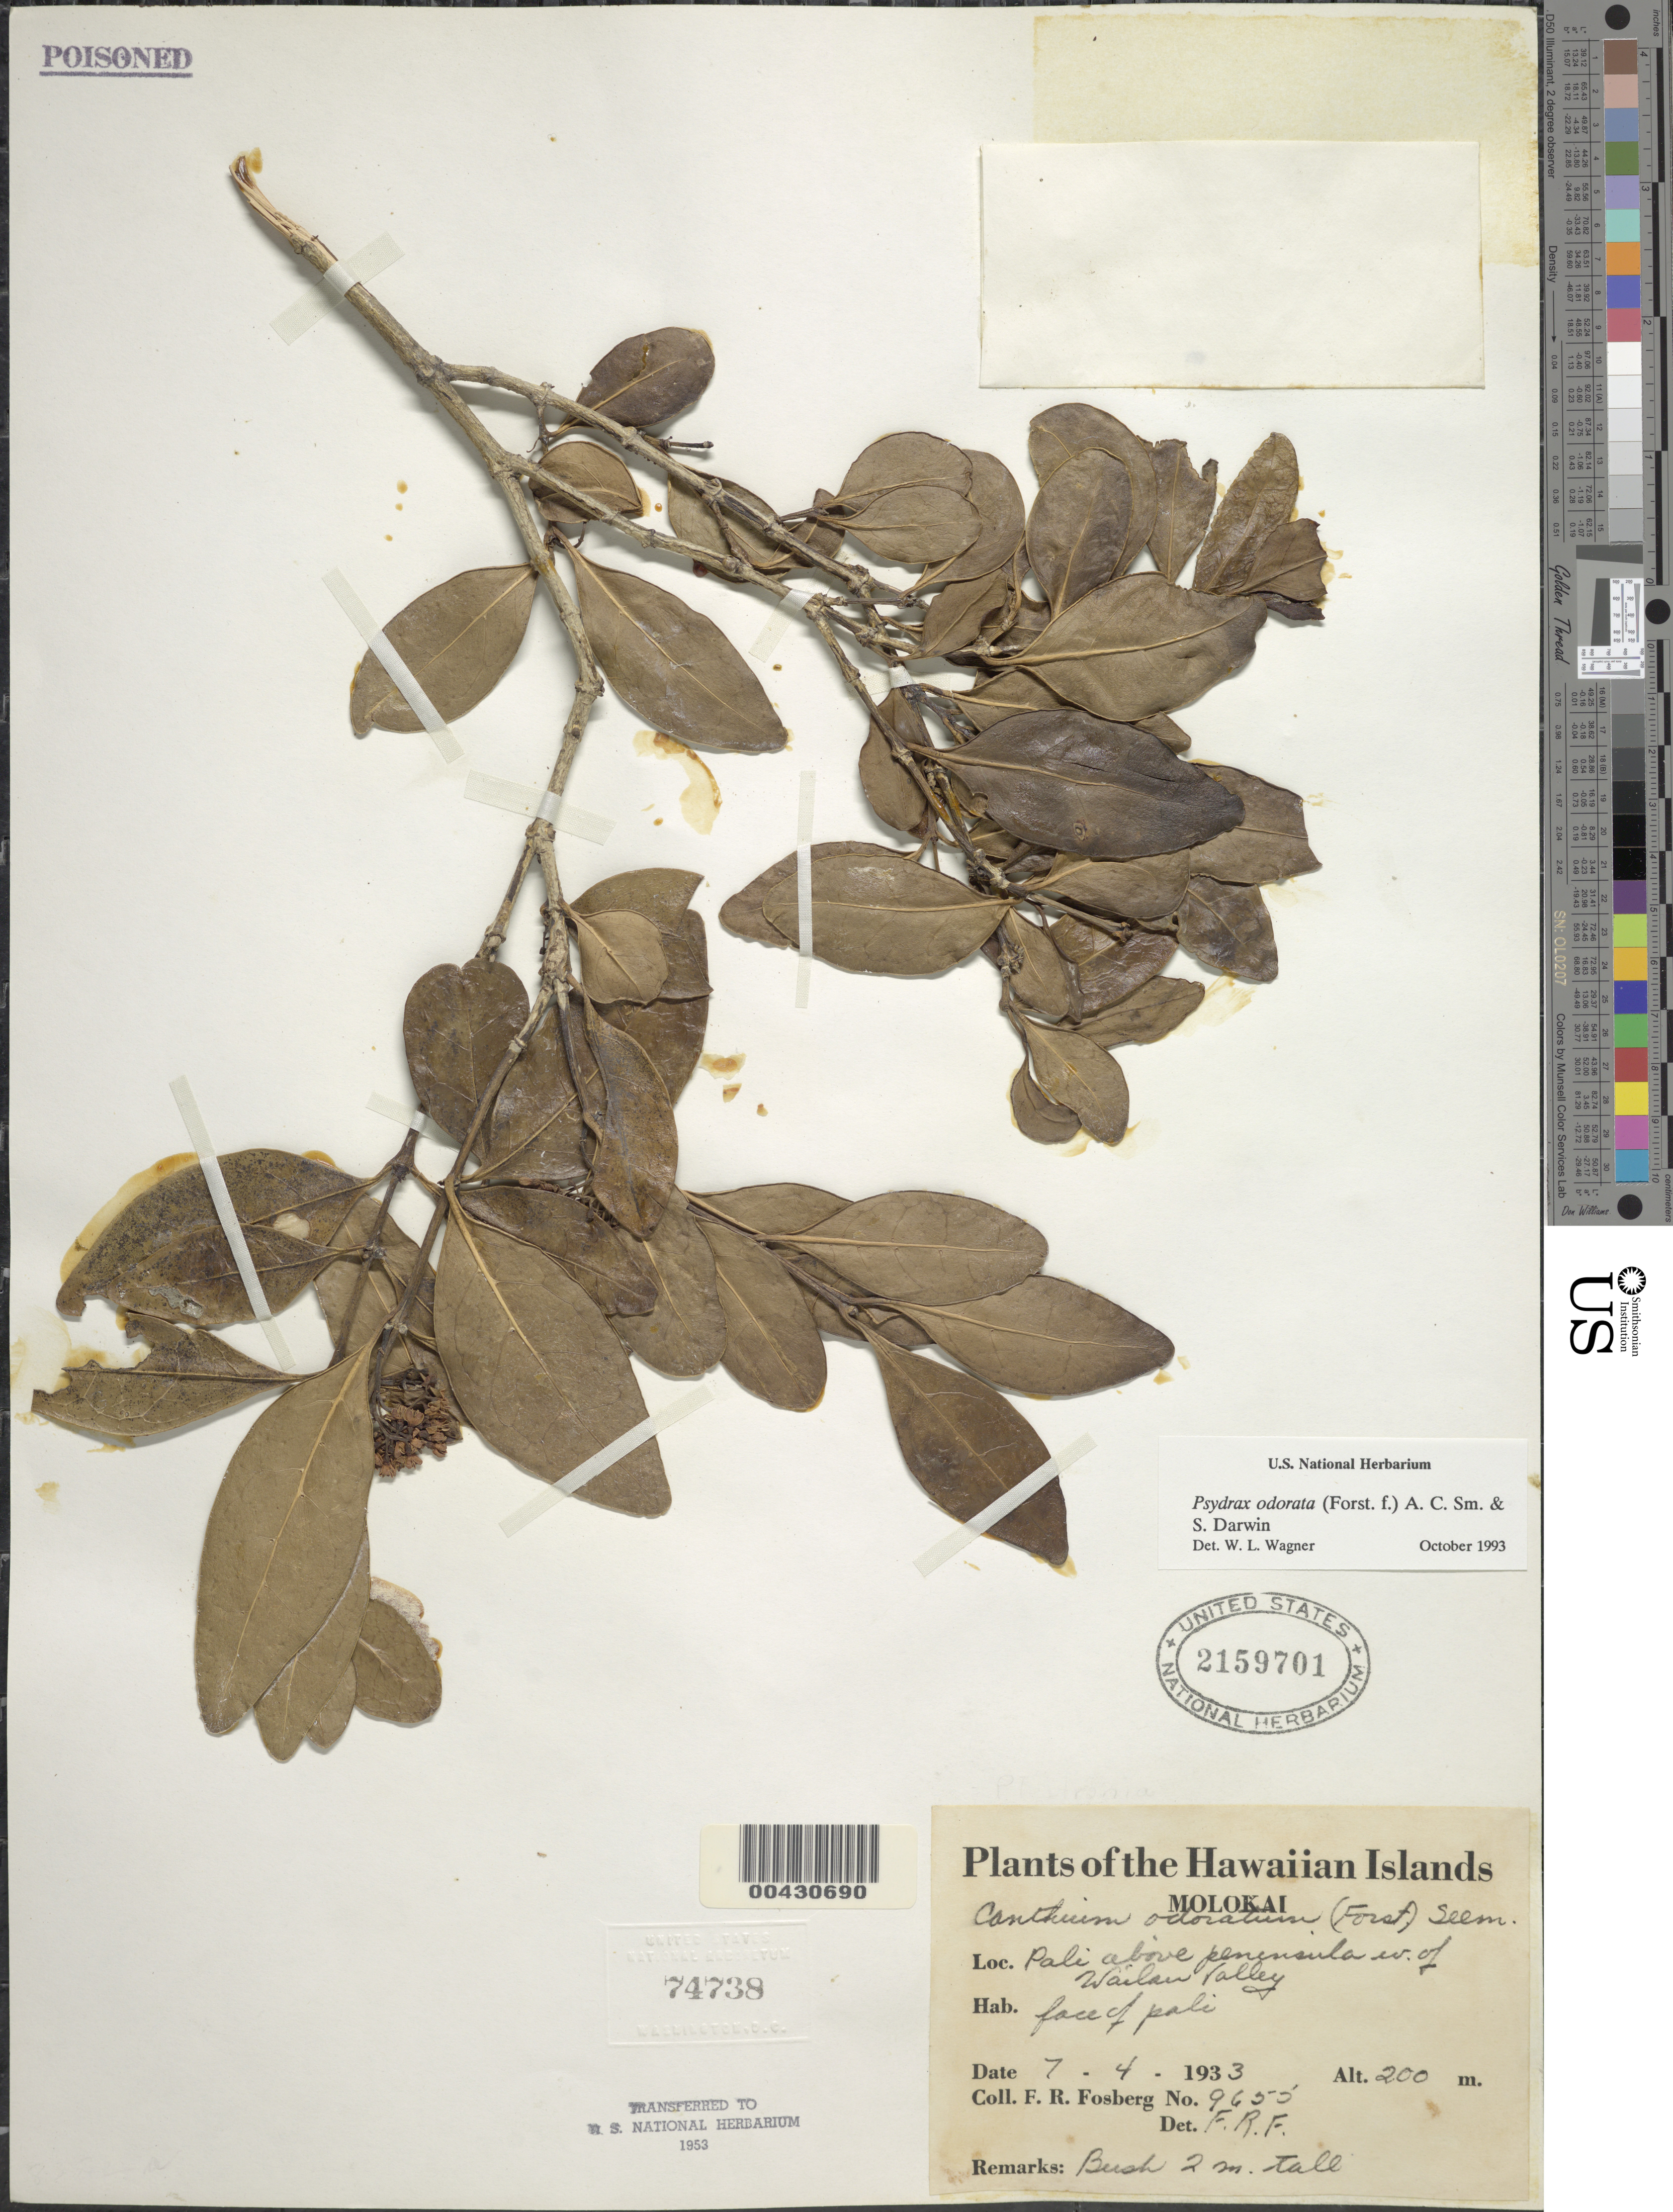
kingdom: Plantae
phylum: Tracheophyta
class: Magnoliopsida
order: Gentianales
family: Rubiaceae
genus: Psydrax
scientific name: Psydrax odorata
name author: (G. Forst.) A.C. Sm. & S.P. Darwin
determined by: Wagner, W. L., (BOT), Smithsonian Institution - National Museum of Natural History (UNITED STATES)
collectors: F. R. Fosberg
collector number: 9655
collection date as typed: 4 Jul 1933 or 7 Apr 1933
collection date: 1933-04-07 or 1933-07-04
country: United States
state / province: Hawaii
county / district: Maui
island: Moloka'i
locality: Pali above peninsula west of Wailau Valley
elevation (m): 200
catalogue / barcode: US 2159701